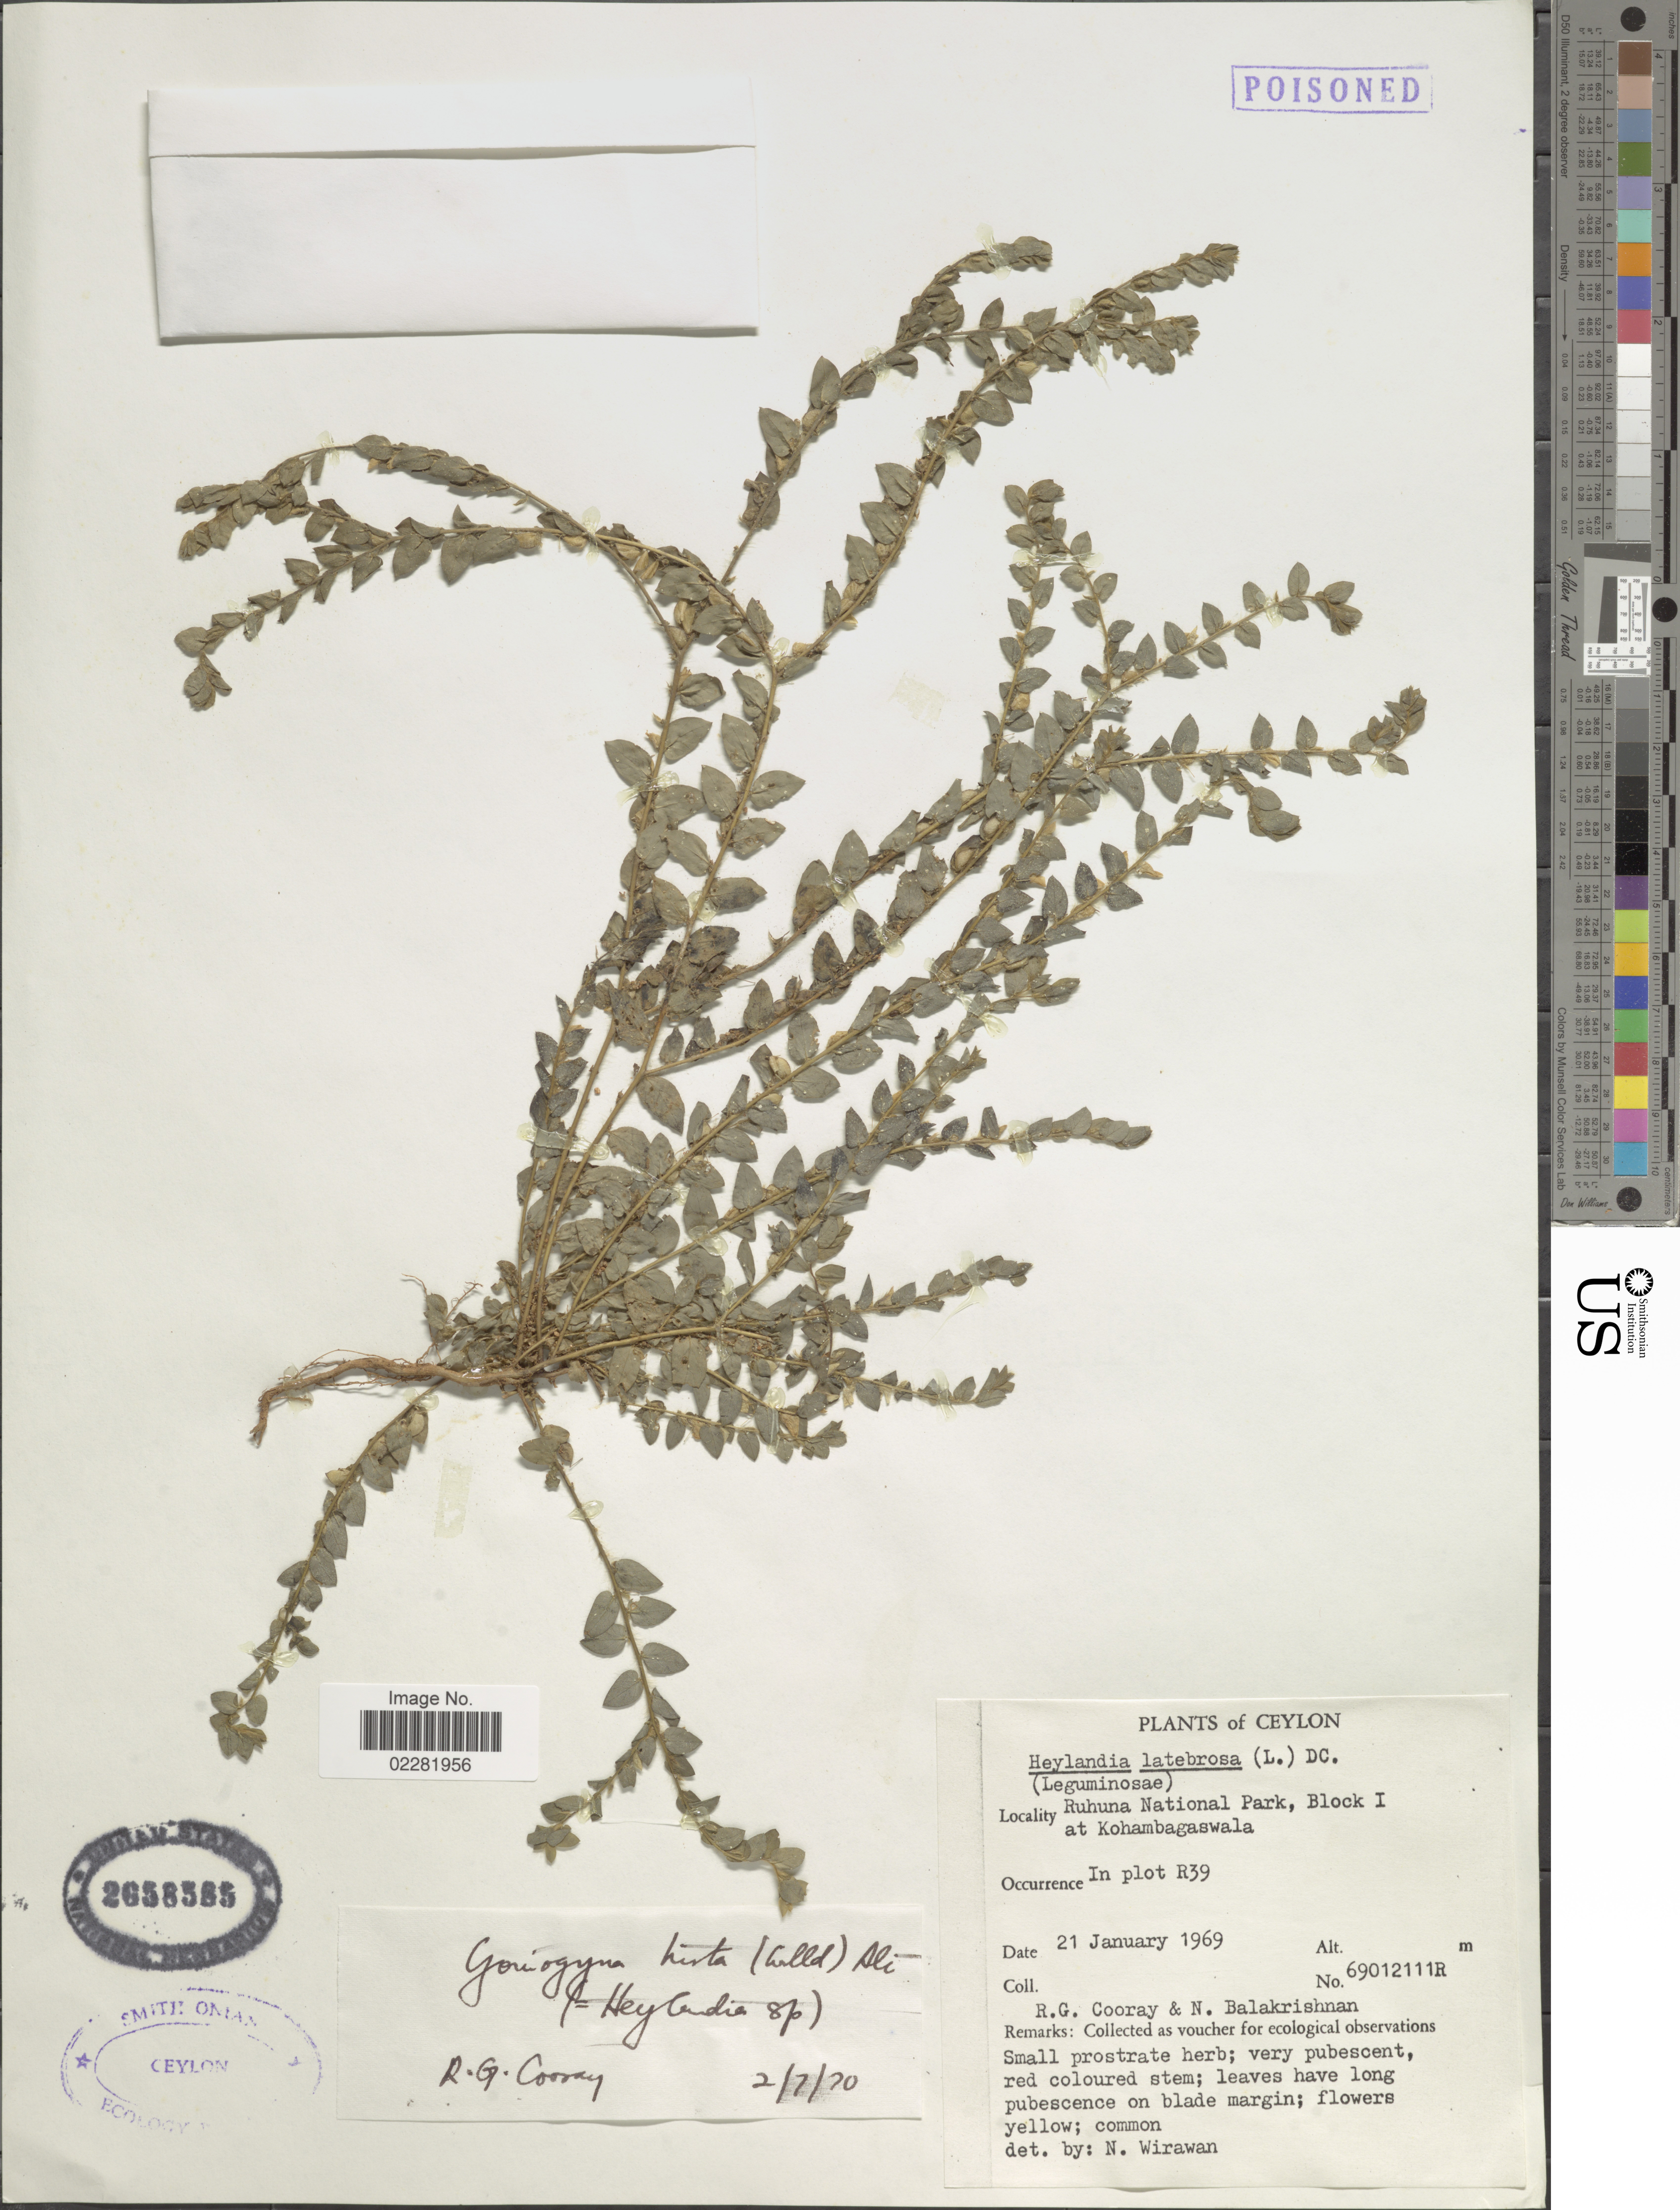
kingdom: Plantae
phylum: Tracheophyta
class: Magnoliopsida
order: Fabales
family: Fabaceae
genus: Crotalaria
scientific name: Crotalaria hebecarpa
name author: (DC.) Rudd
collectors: R. Cooray & N. Balakrishnan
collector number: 69012111R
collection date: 1969-01-21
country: Sri Lanka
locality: Ceylon, Ruhuna National Park, Block I at Kohamabagaswala. In plot R39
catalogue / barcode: US 2658585